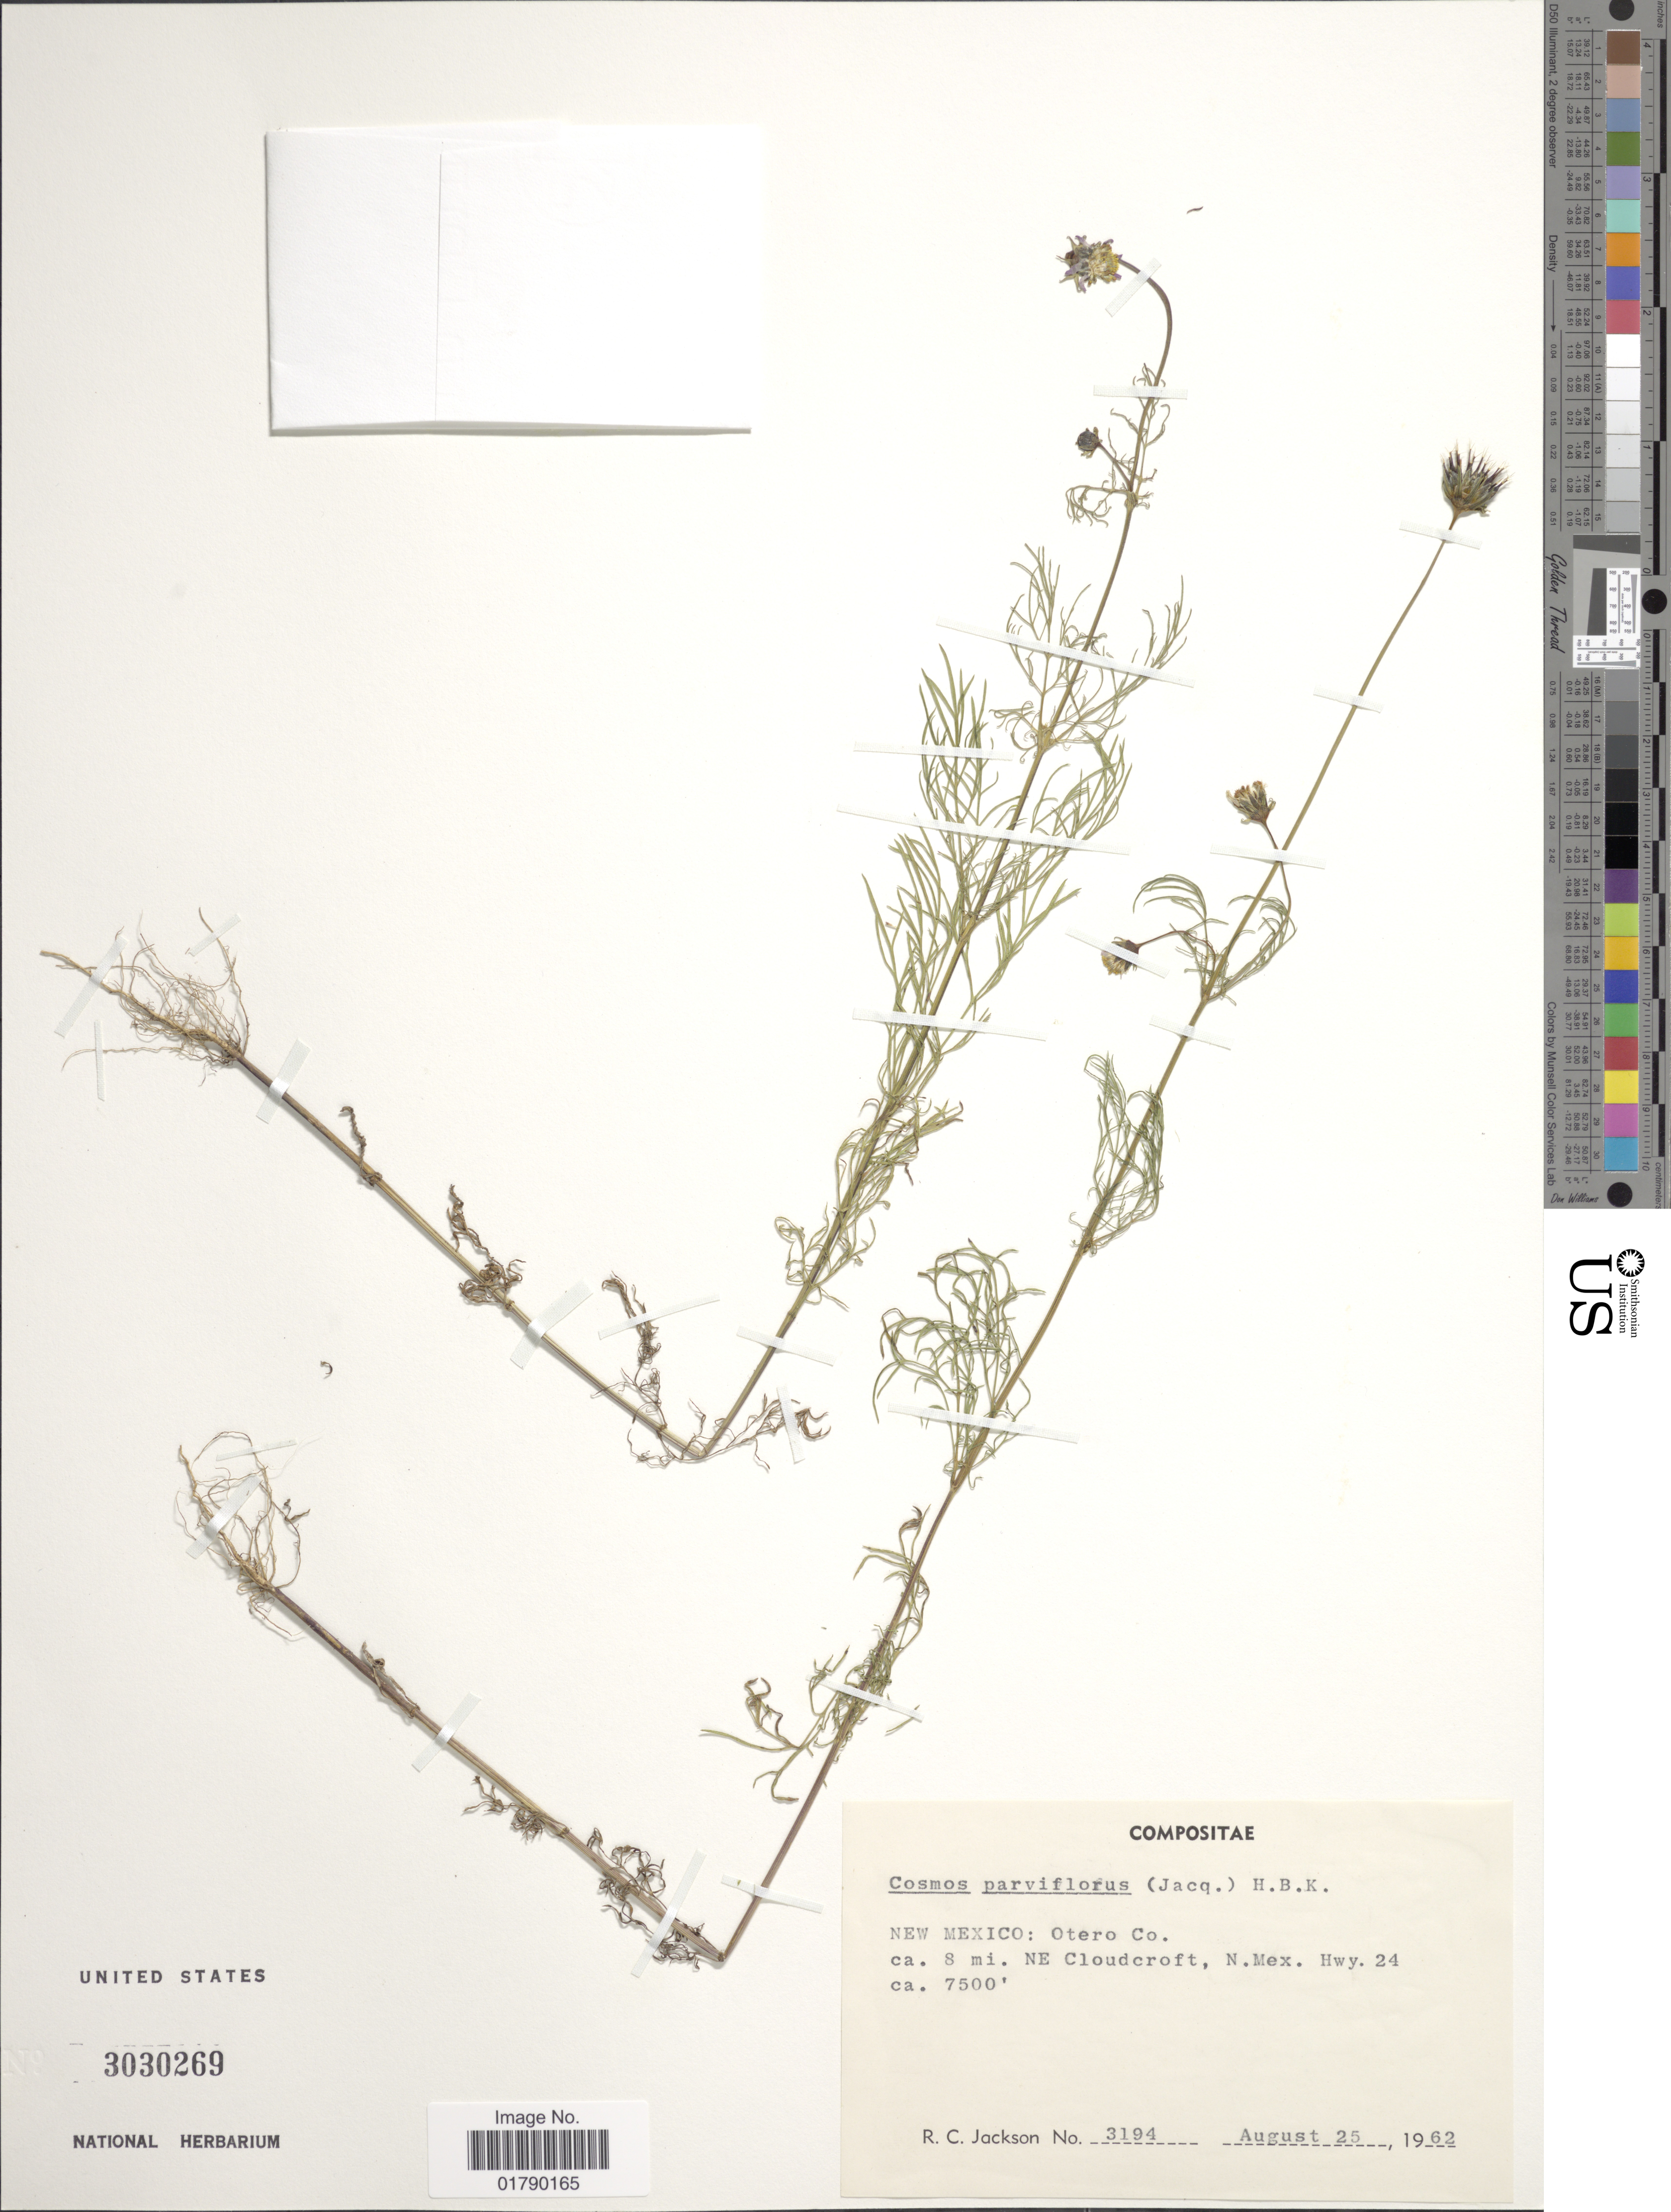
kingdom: Plantae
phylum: Tracheophyta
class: Magnoliopsida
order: Asterales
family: Asteraceae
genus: Cosmos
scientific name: Cosmos parviflorus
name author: (Jacq.) Pers.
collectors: R. C. Jackson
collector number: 3194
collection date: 1962-08-25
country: United States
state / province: New Mexico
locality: Otero Co. ca. 8 mi. NE Cloudcroft, N. Mex. Hwy 24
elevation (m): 2286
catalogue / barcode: US 3030269